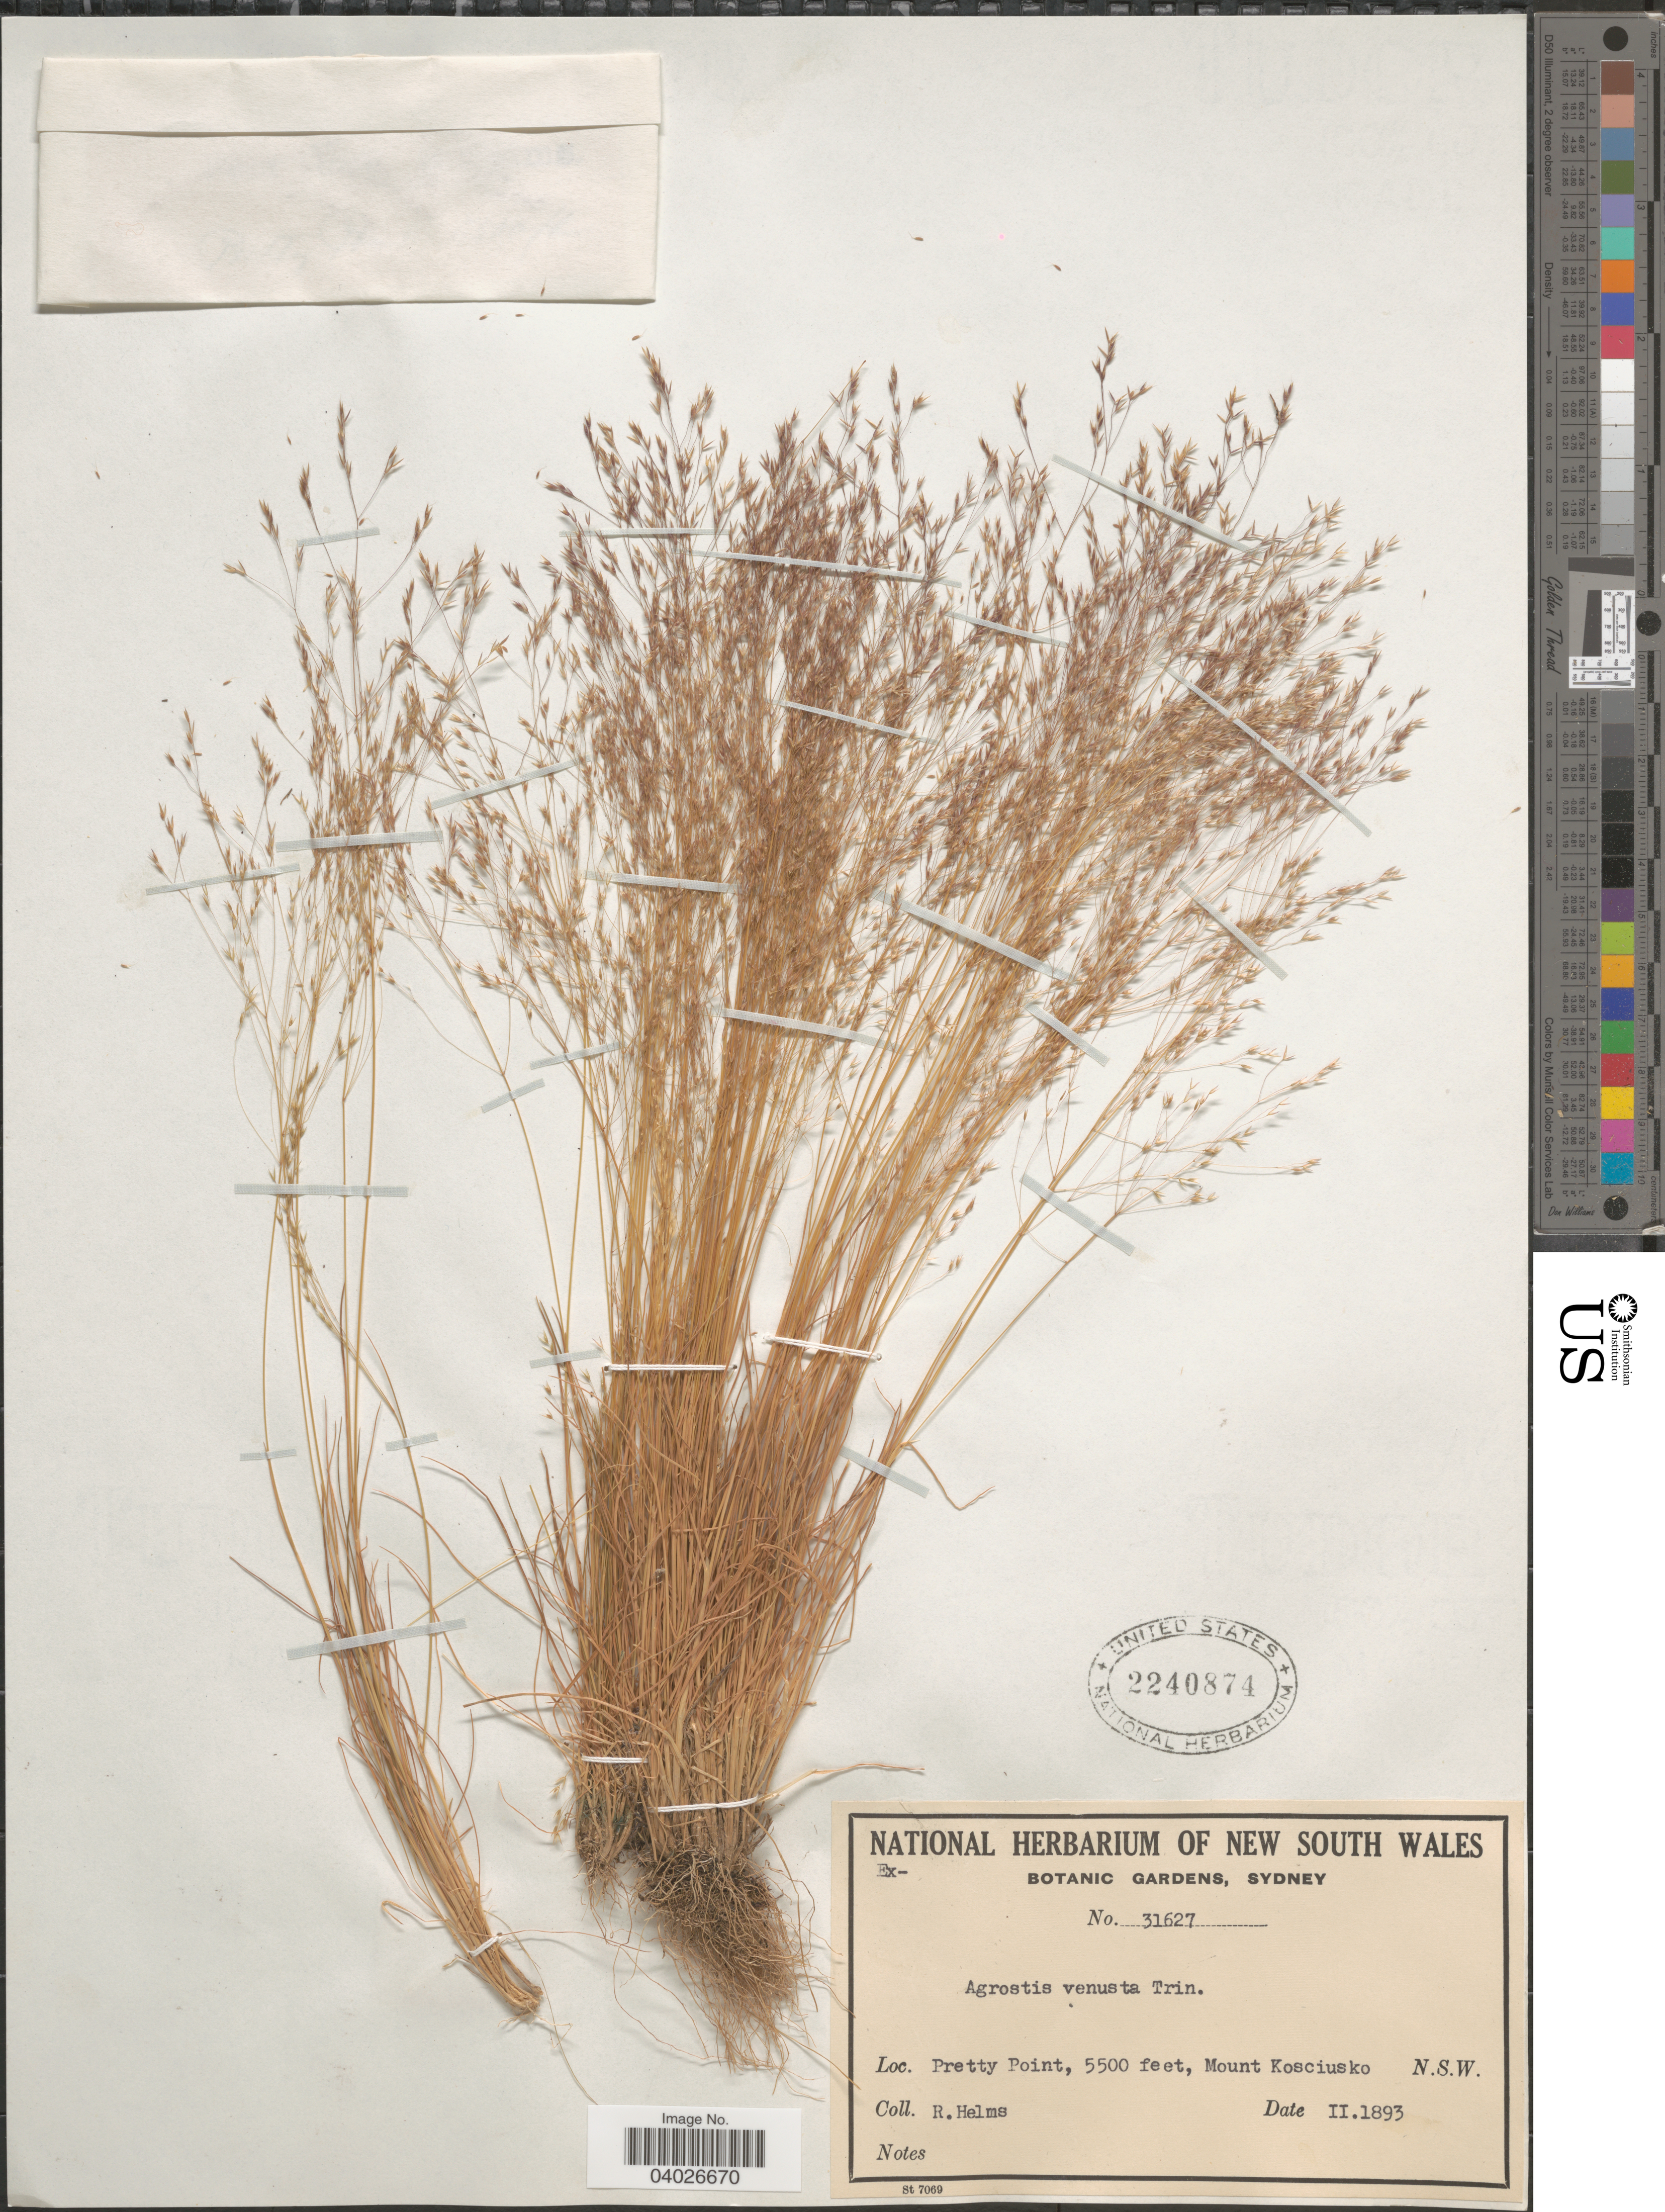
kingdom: Plantae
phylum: Tracheophyta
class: Liliopsida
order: Poales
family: Poaceae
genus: Agrostis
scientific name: Agrostis venusta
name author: Trin.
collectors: R. Helms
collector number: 31627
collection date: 1893-02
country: Australia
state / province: New South Wales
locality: Pretty Point, Mount Kosciusko.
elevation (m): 1676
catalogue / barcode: US 2240874